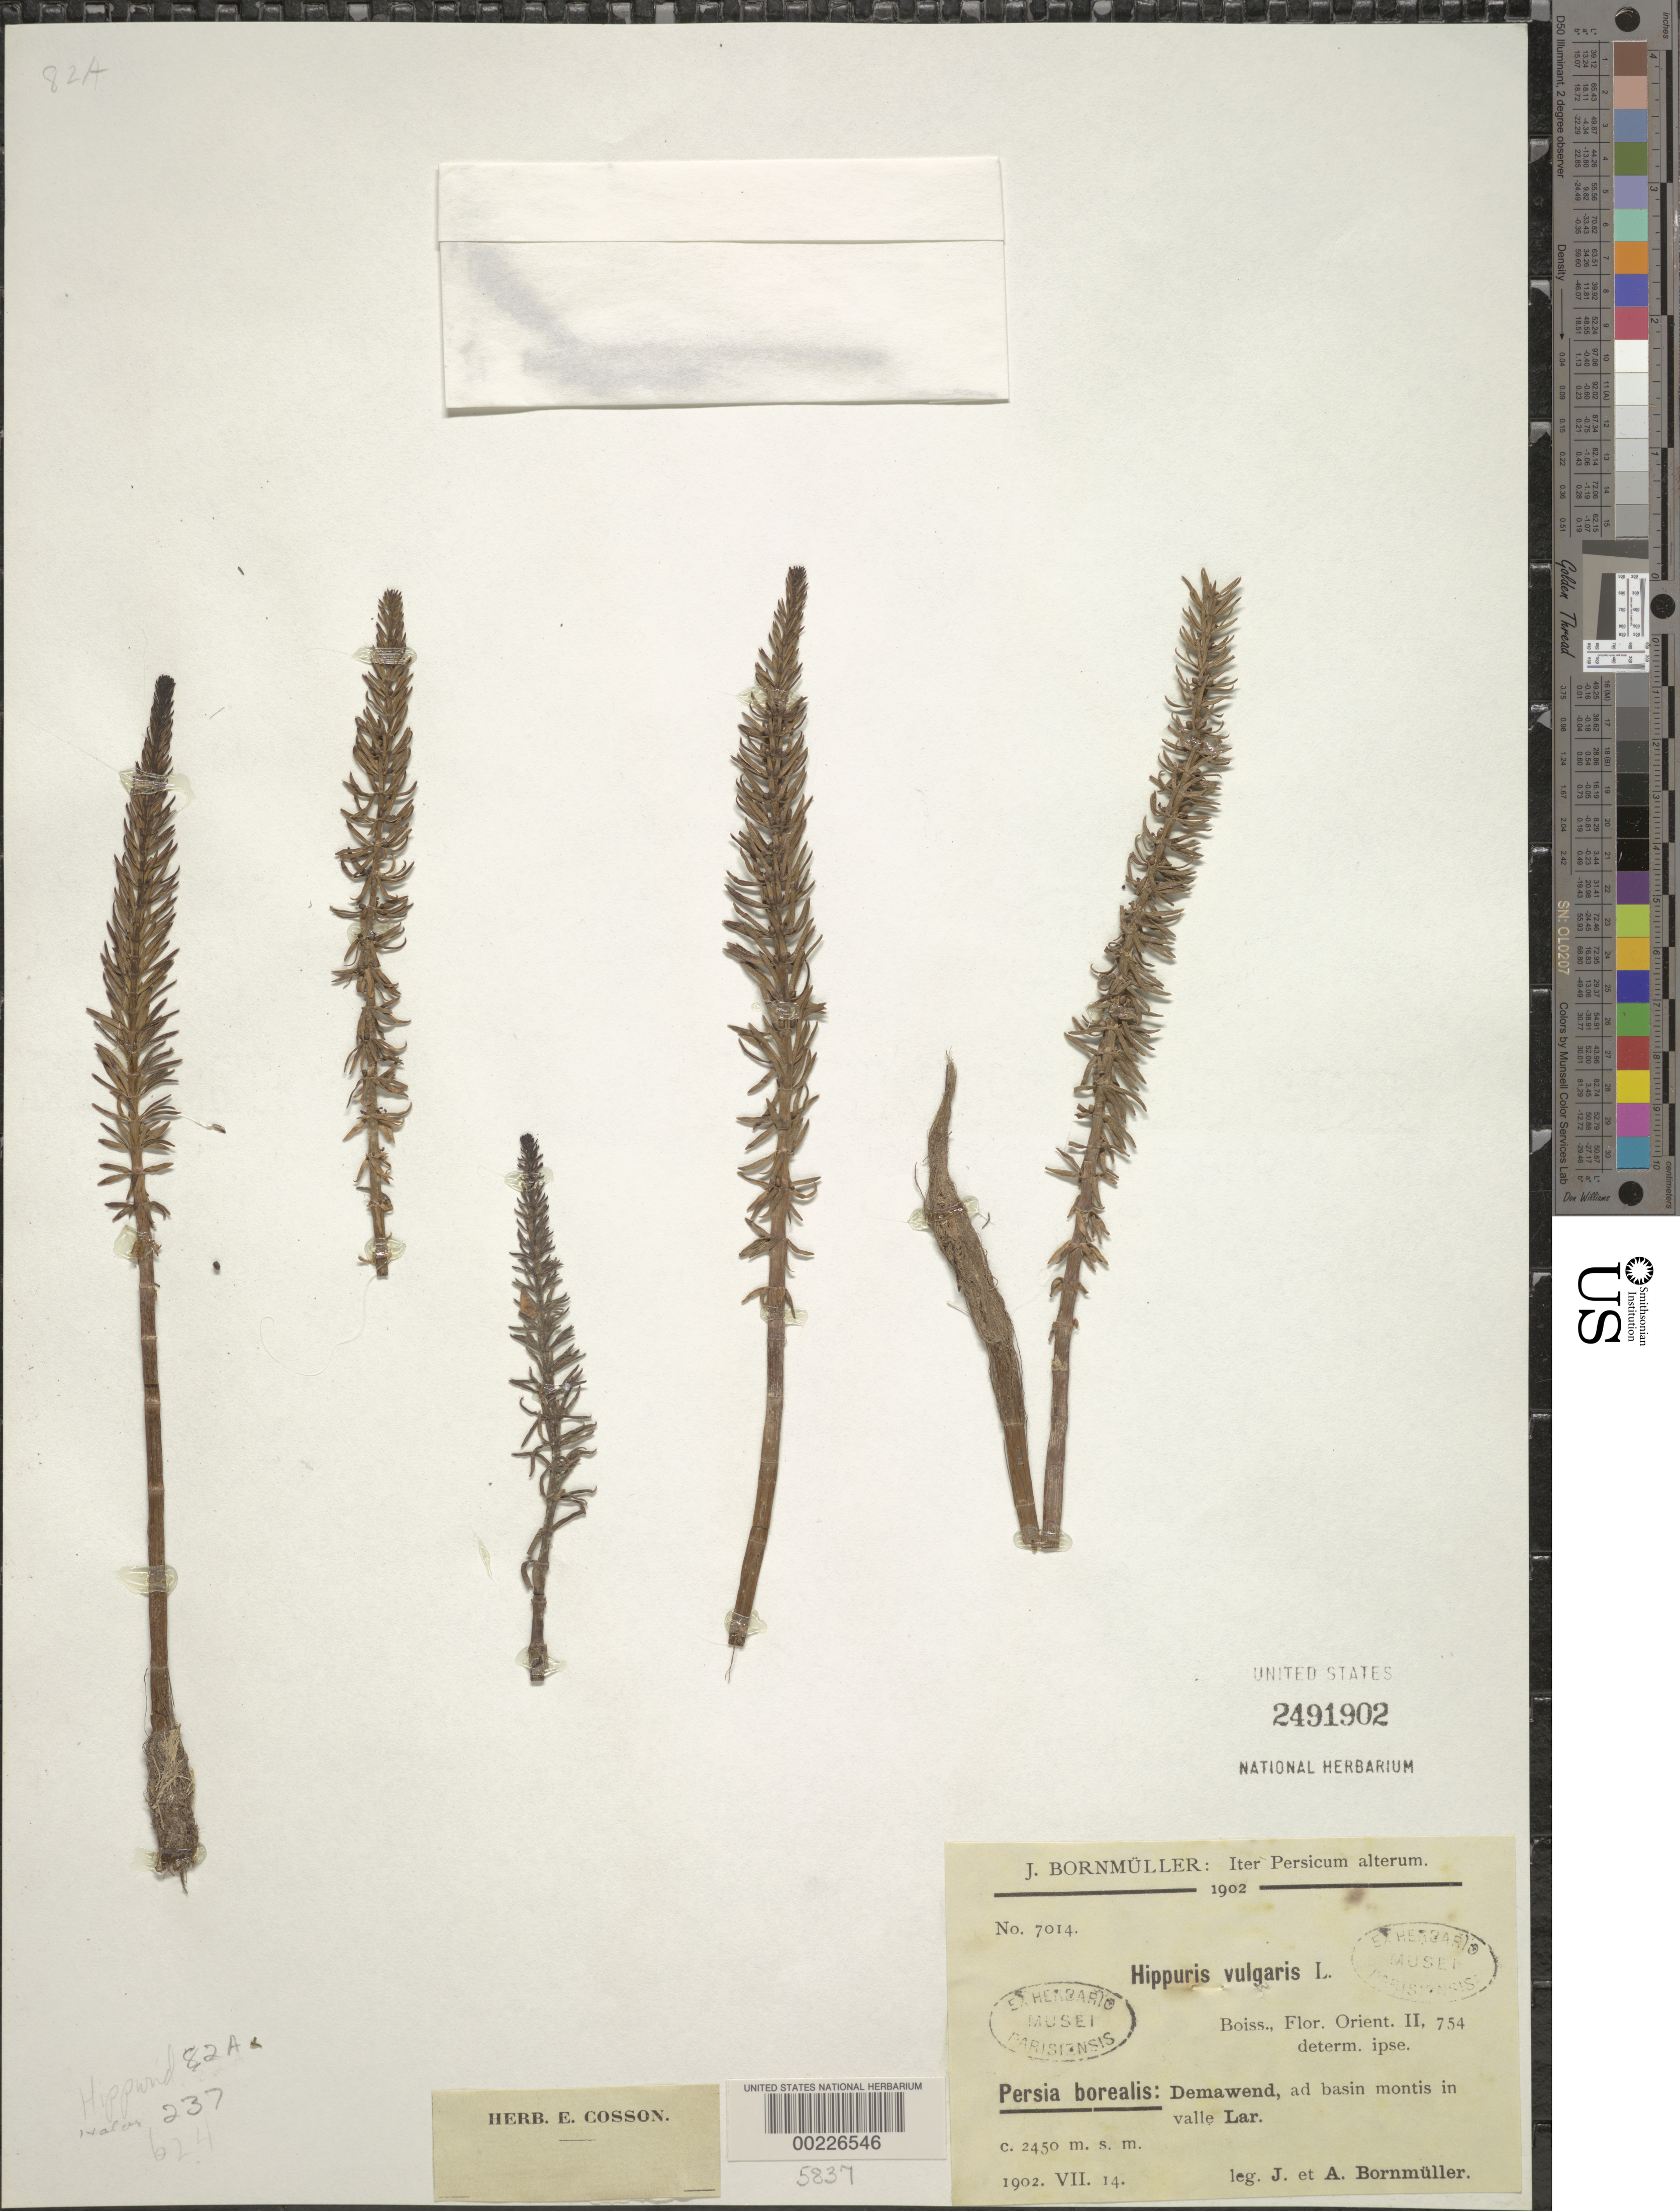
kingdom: Plantae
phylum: Tracheophyta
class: Magnoliopsida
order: Lamiales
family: Plantaginaceae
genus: Hippuris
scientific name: Hippuris vulgaris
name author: L.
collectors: J. Bornmüller & A. Bornmueller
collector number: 7014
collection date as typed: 14 Jul 1902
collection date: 1902-07-14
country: Iran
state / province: Mazandaran / Tehran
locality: Demawend, in the valley lar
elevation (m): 2450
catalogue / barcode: US 2491902